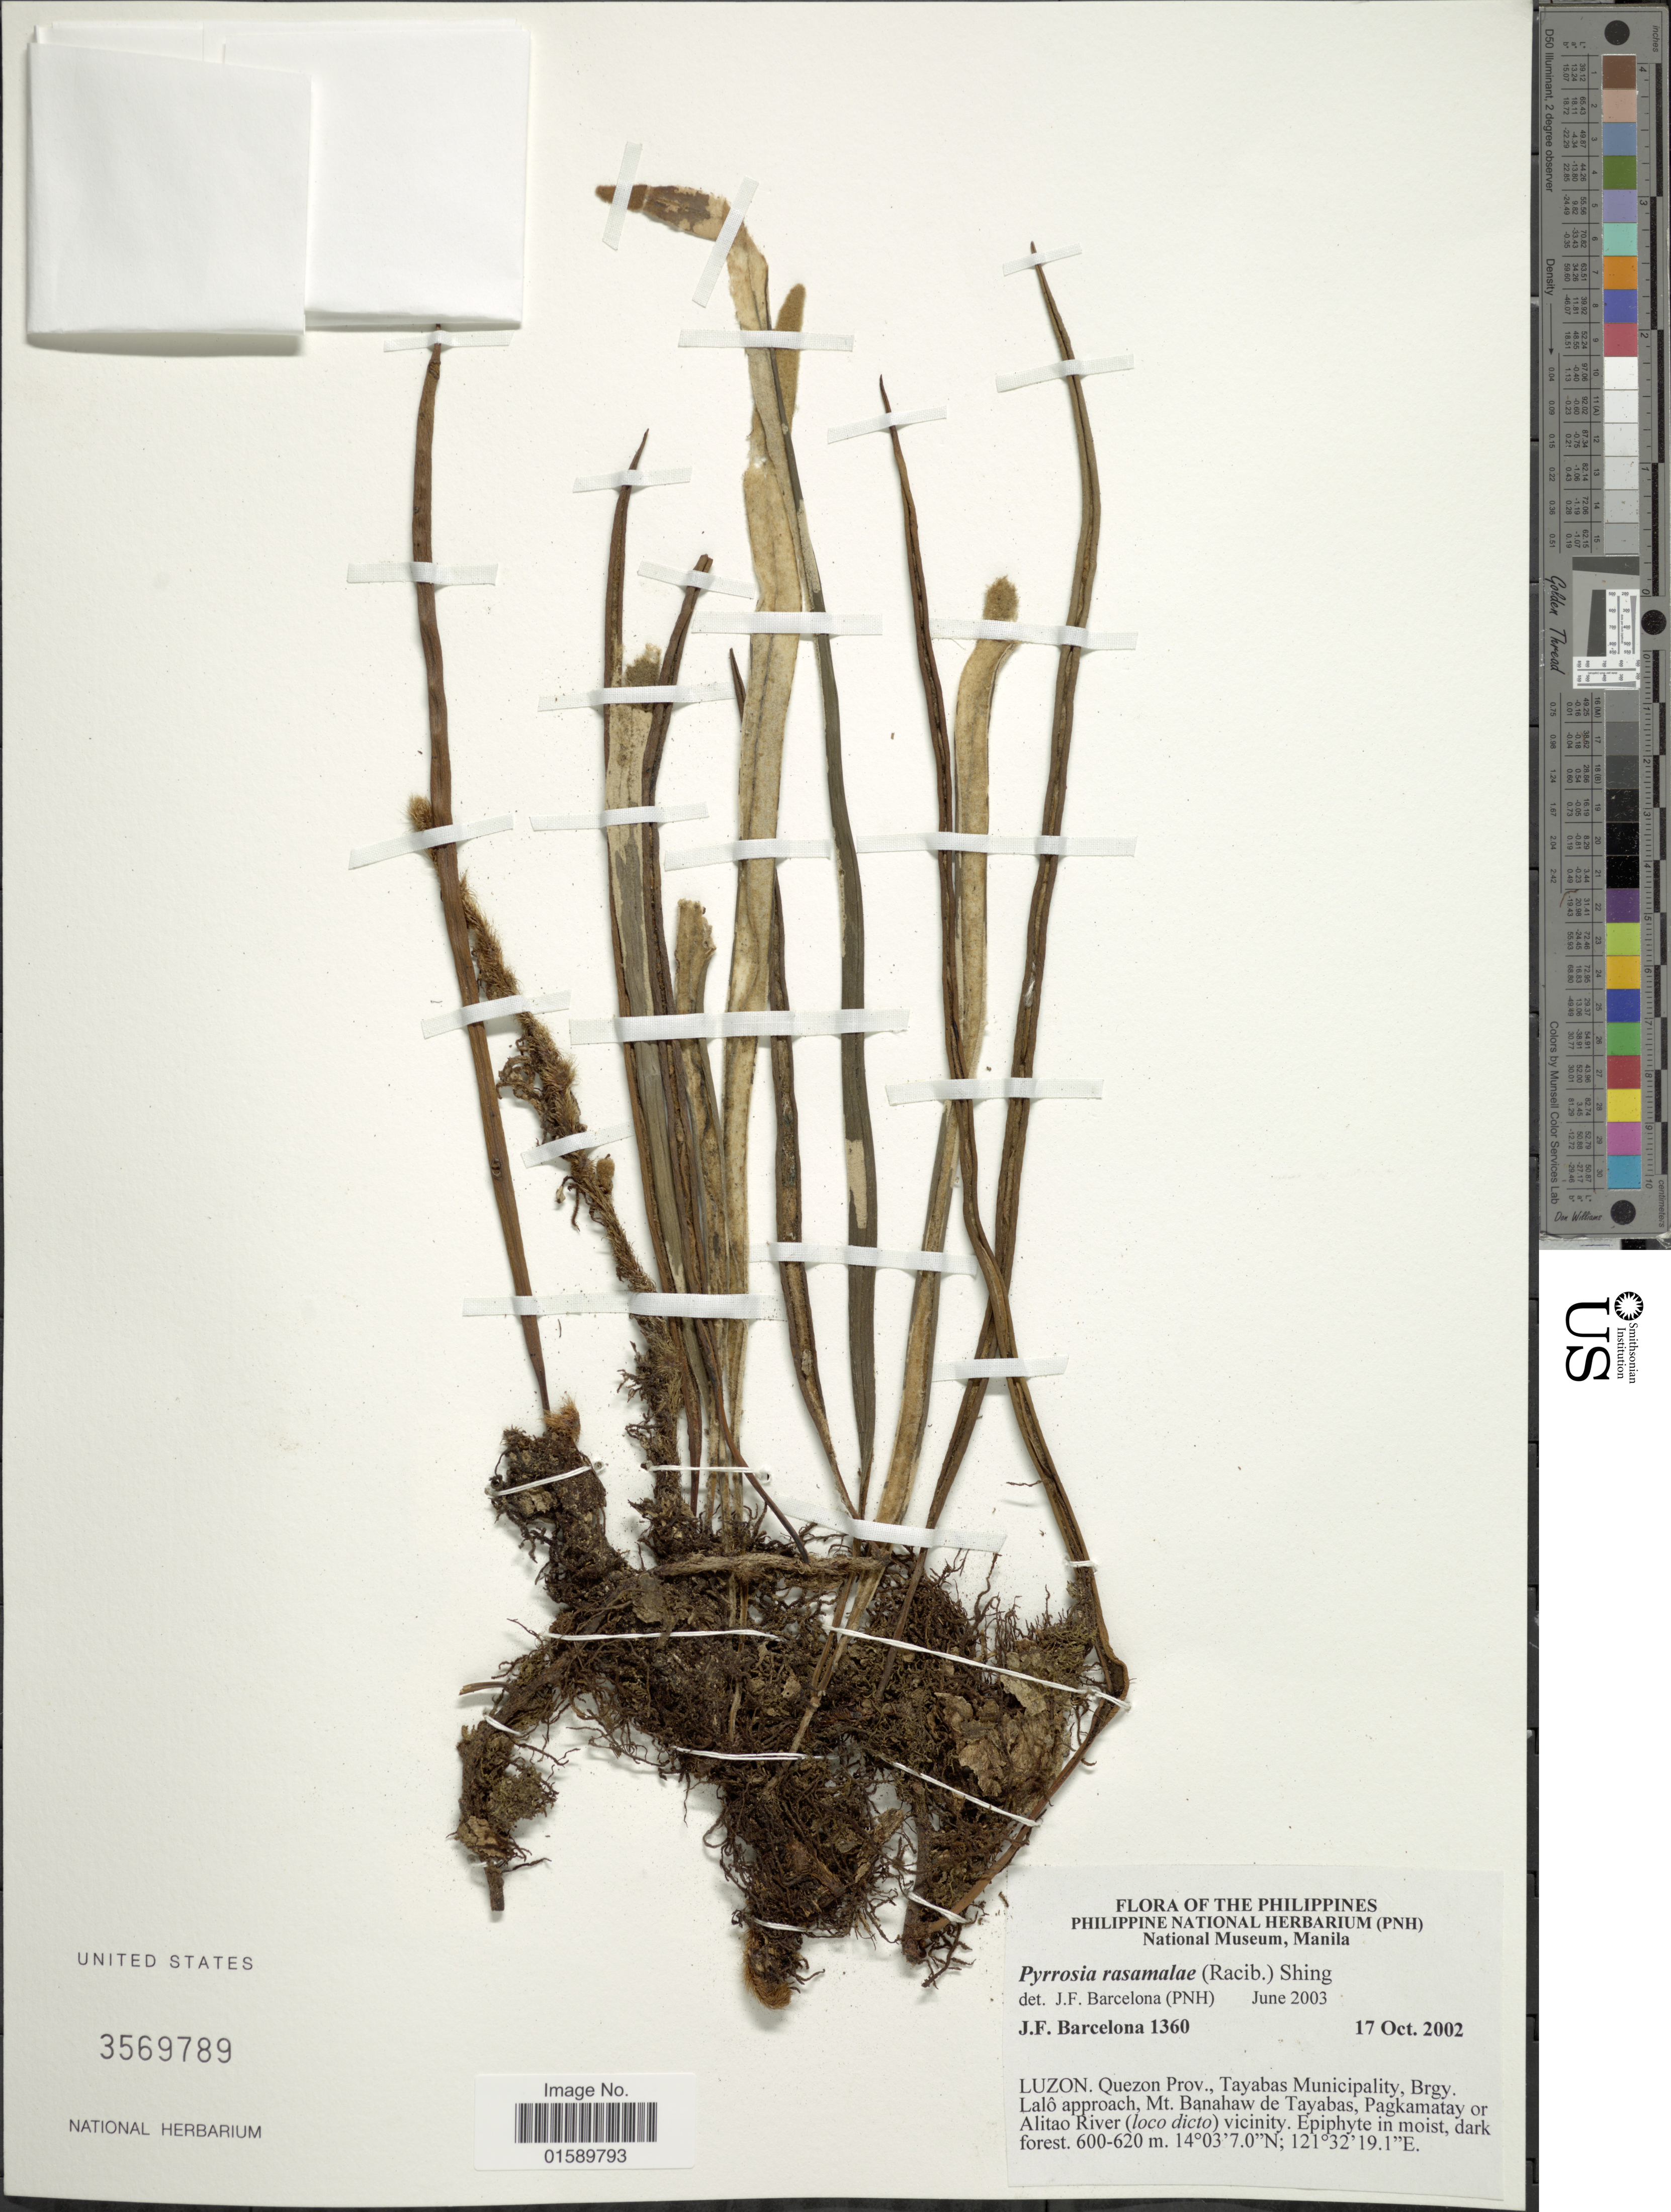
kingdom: Plantae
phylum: Tracheophyta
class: Polypodiopsida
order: Polypodiales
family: Polypodiaceae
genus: Pyrrosia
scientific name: Pyrrosia rasamalae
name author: (Racib.) K.H. Shing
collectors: J. F. Barcelona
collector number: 1360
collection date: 2002-10-17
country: Philippines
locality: Luzon. Quezon Prov., Tayabas Municipality, Brgy. Lalo approach, Mt. Banahaw de Tayabas, Pagkamatay or Alitao River (loco dicto).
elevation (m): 600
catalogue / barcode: US 3569789